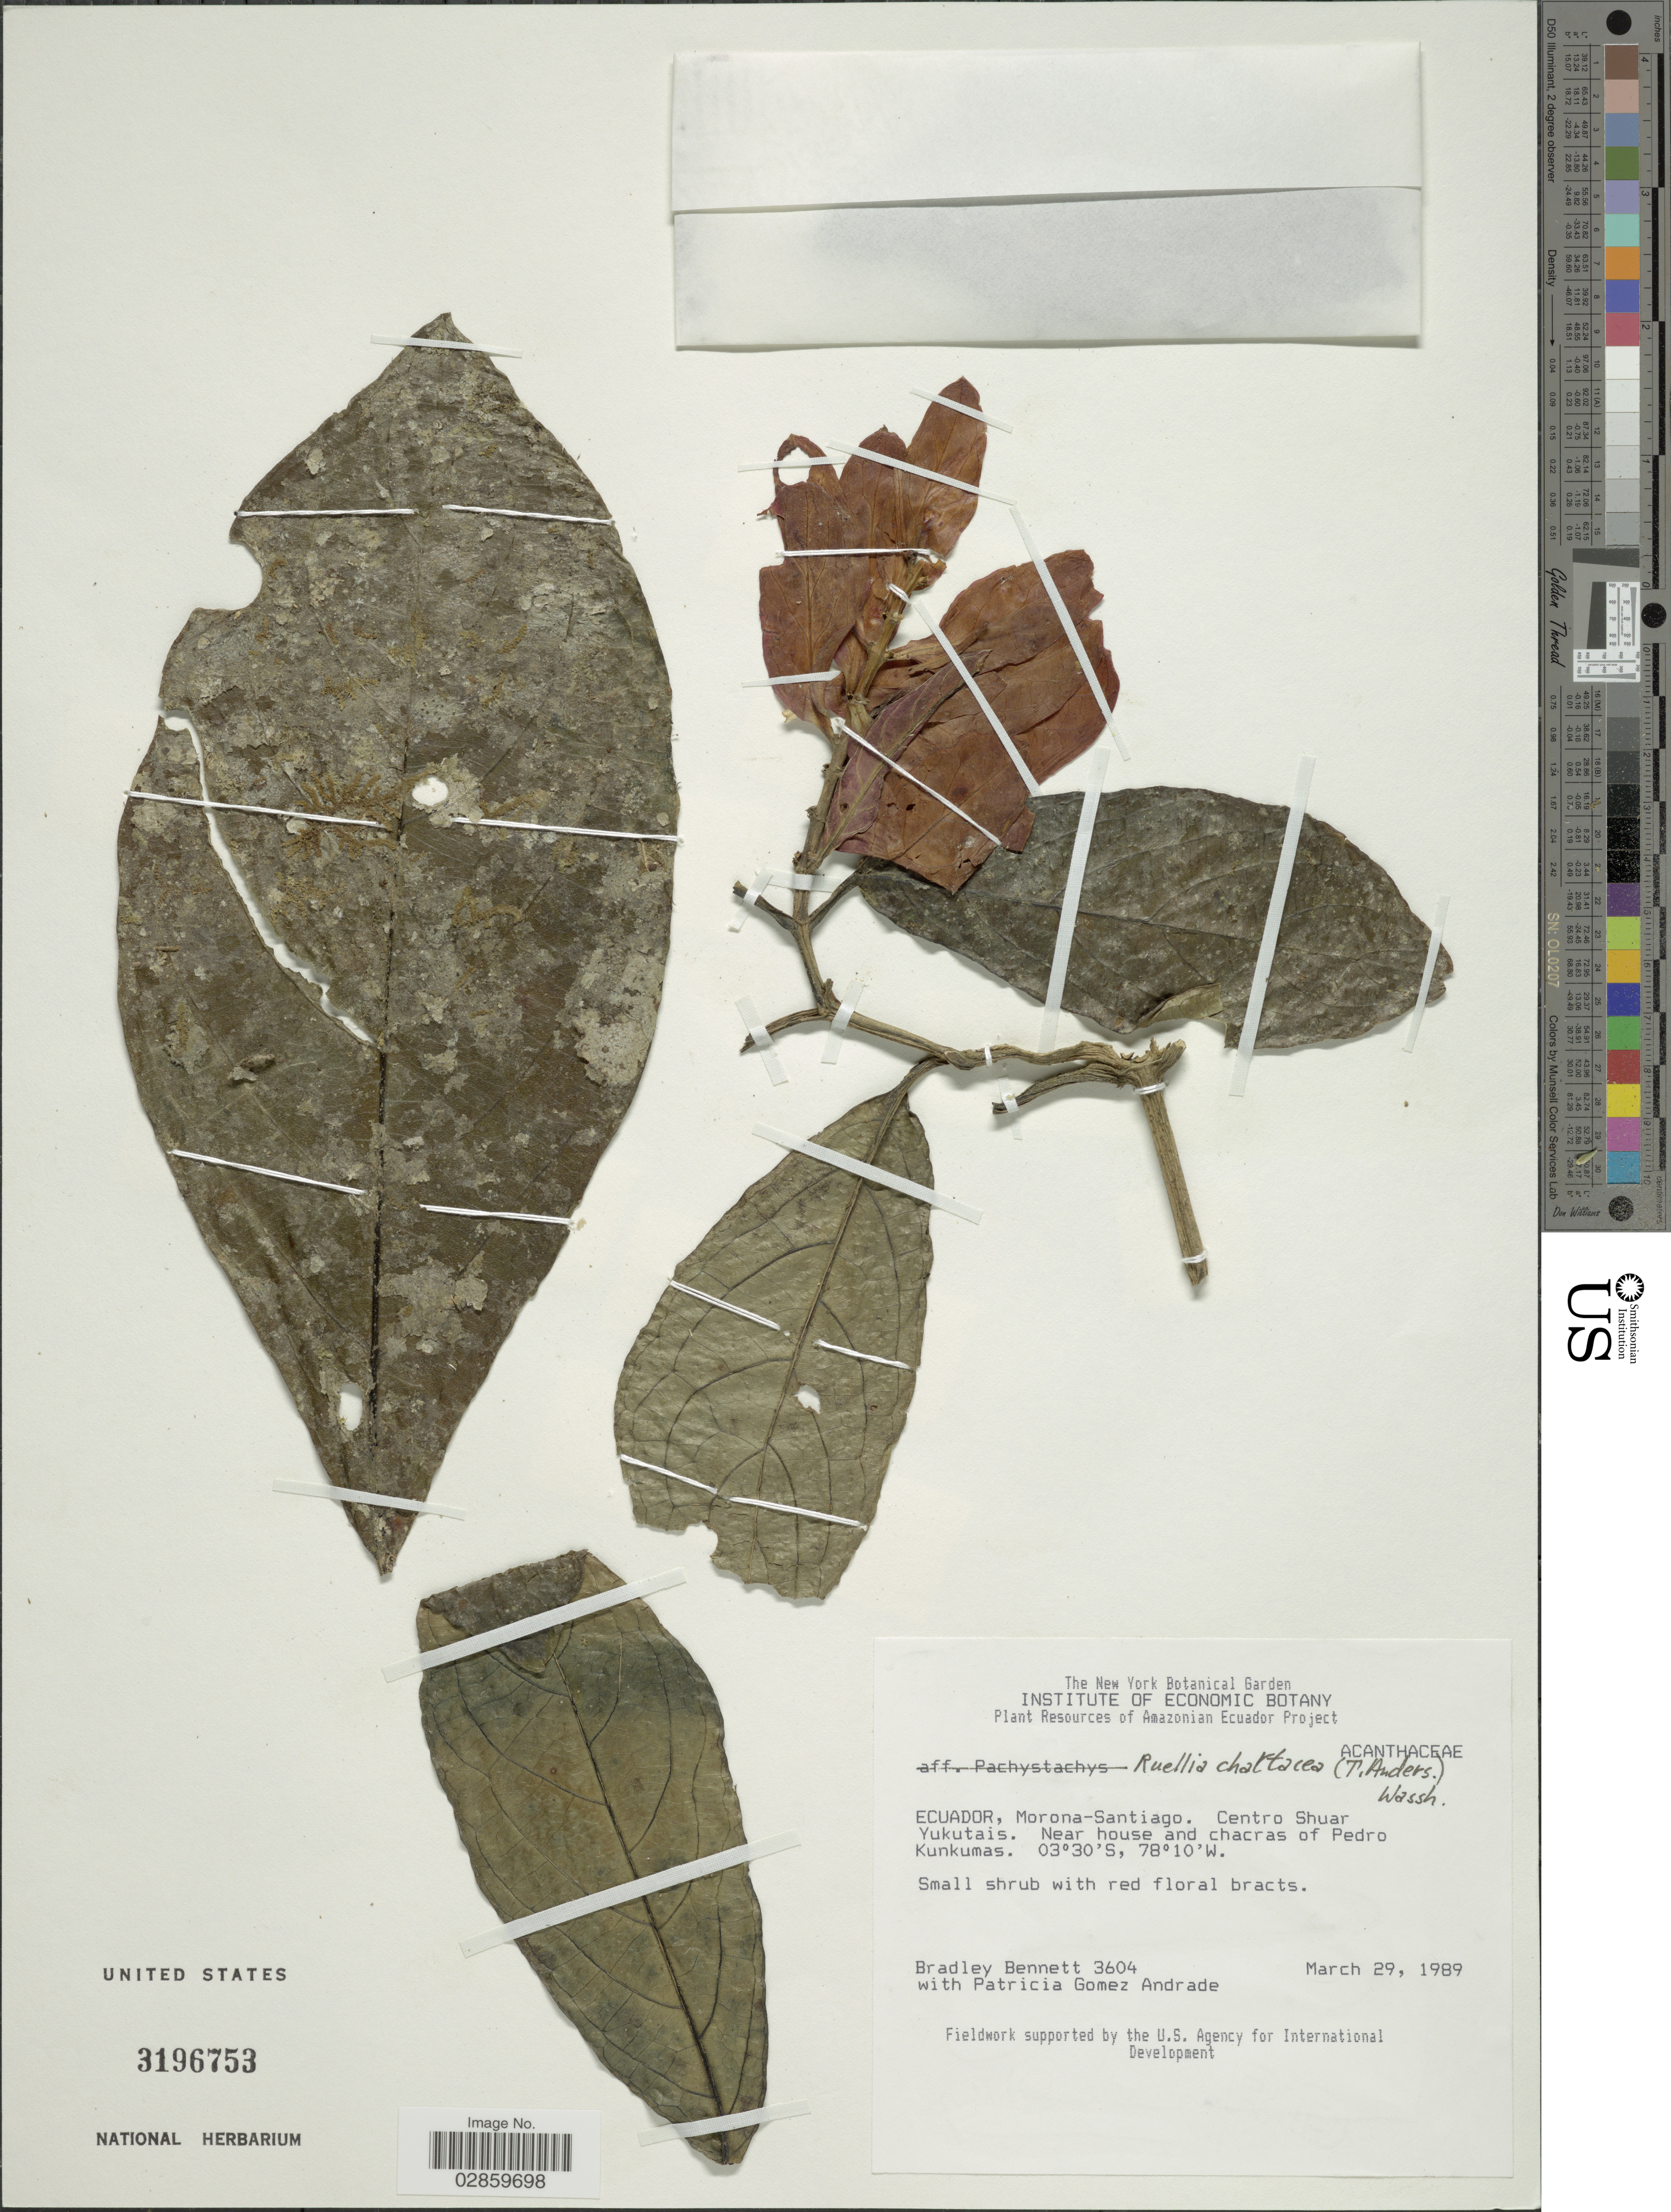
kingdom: Plantae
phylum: Tracheophyta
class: Magnoliopsida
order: Lamiales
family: Acanthaceae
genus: Ruellia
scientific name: Ruellia chartacea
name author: (T. Anderson) Wassh.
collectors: B. Bennett & P. Gomez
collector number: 3604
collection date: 1989-03-29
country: Ecuador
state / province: Morona-Santiago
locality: Centro Shuar Yukutais. Near house and chacras of Pedro Kunkumas.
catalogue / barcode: US 3196753